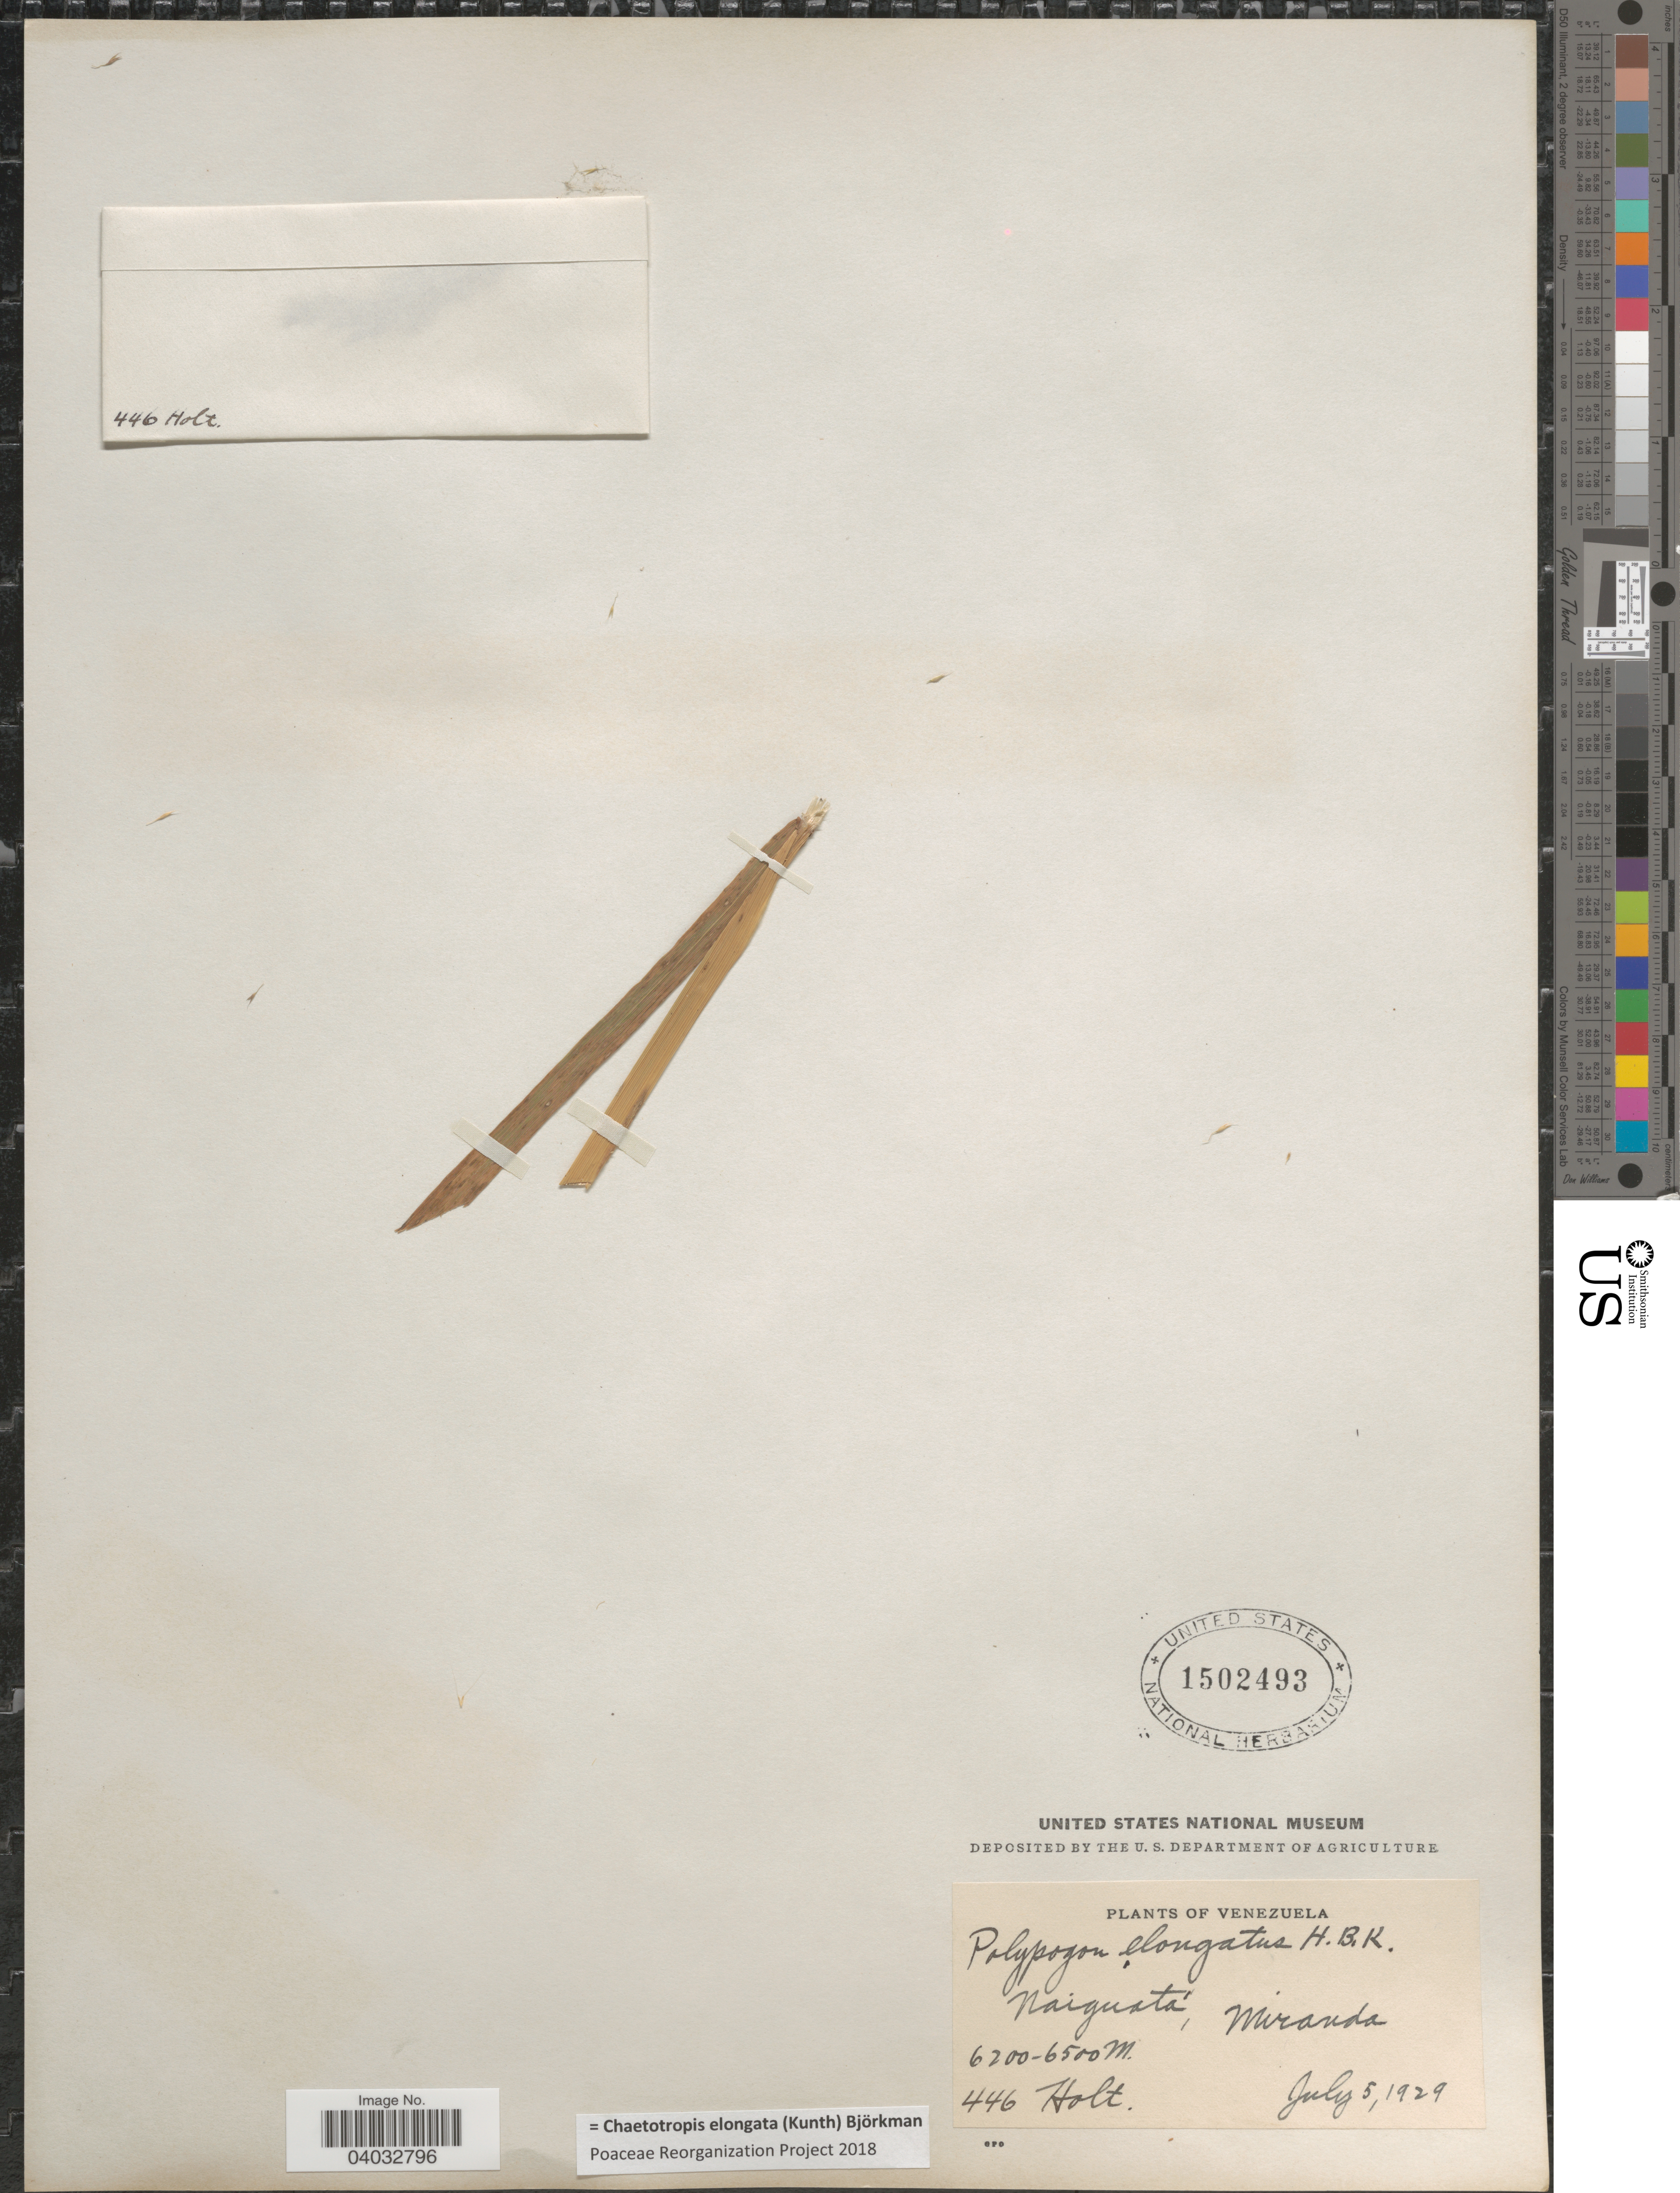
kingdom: Plantae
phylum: Tracheophyta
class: Liliopsida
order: Poales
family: Poaceae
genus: Chaetotropis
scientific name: Chaetotropis elongata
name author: (Kunth) Björkman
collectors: -- Holt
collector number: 446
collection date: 1929-07-05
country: Venezuela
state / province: Miranda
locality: Naiguatá.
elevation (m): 6200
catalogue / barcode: US 1502493